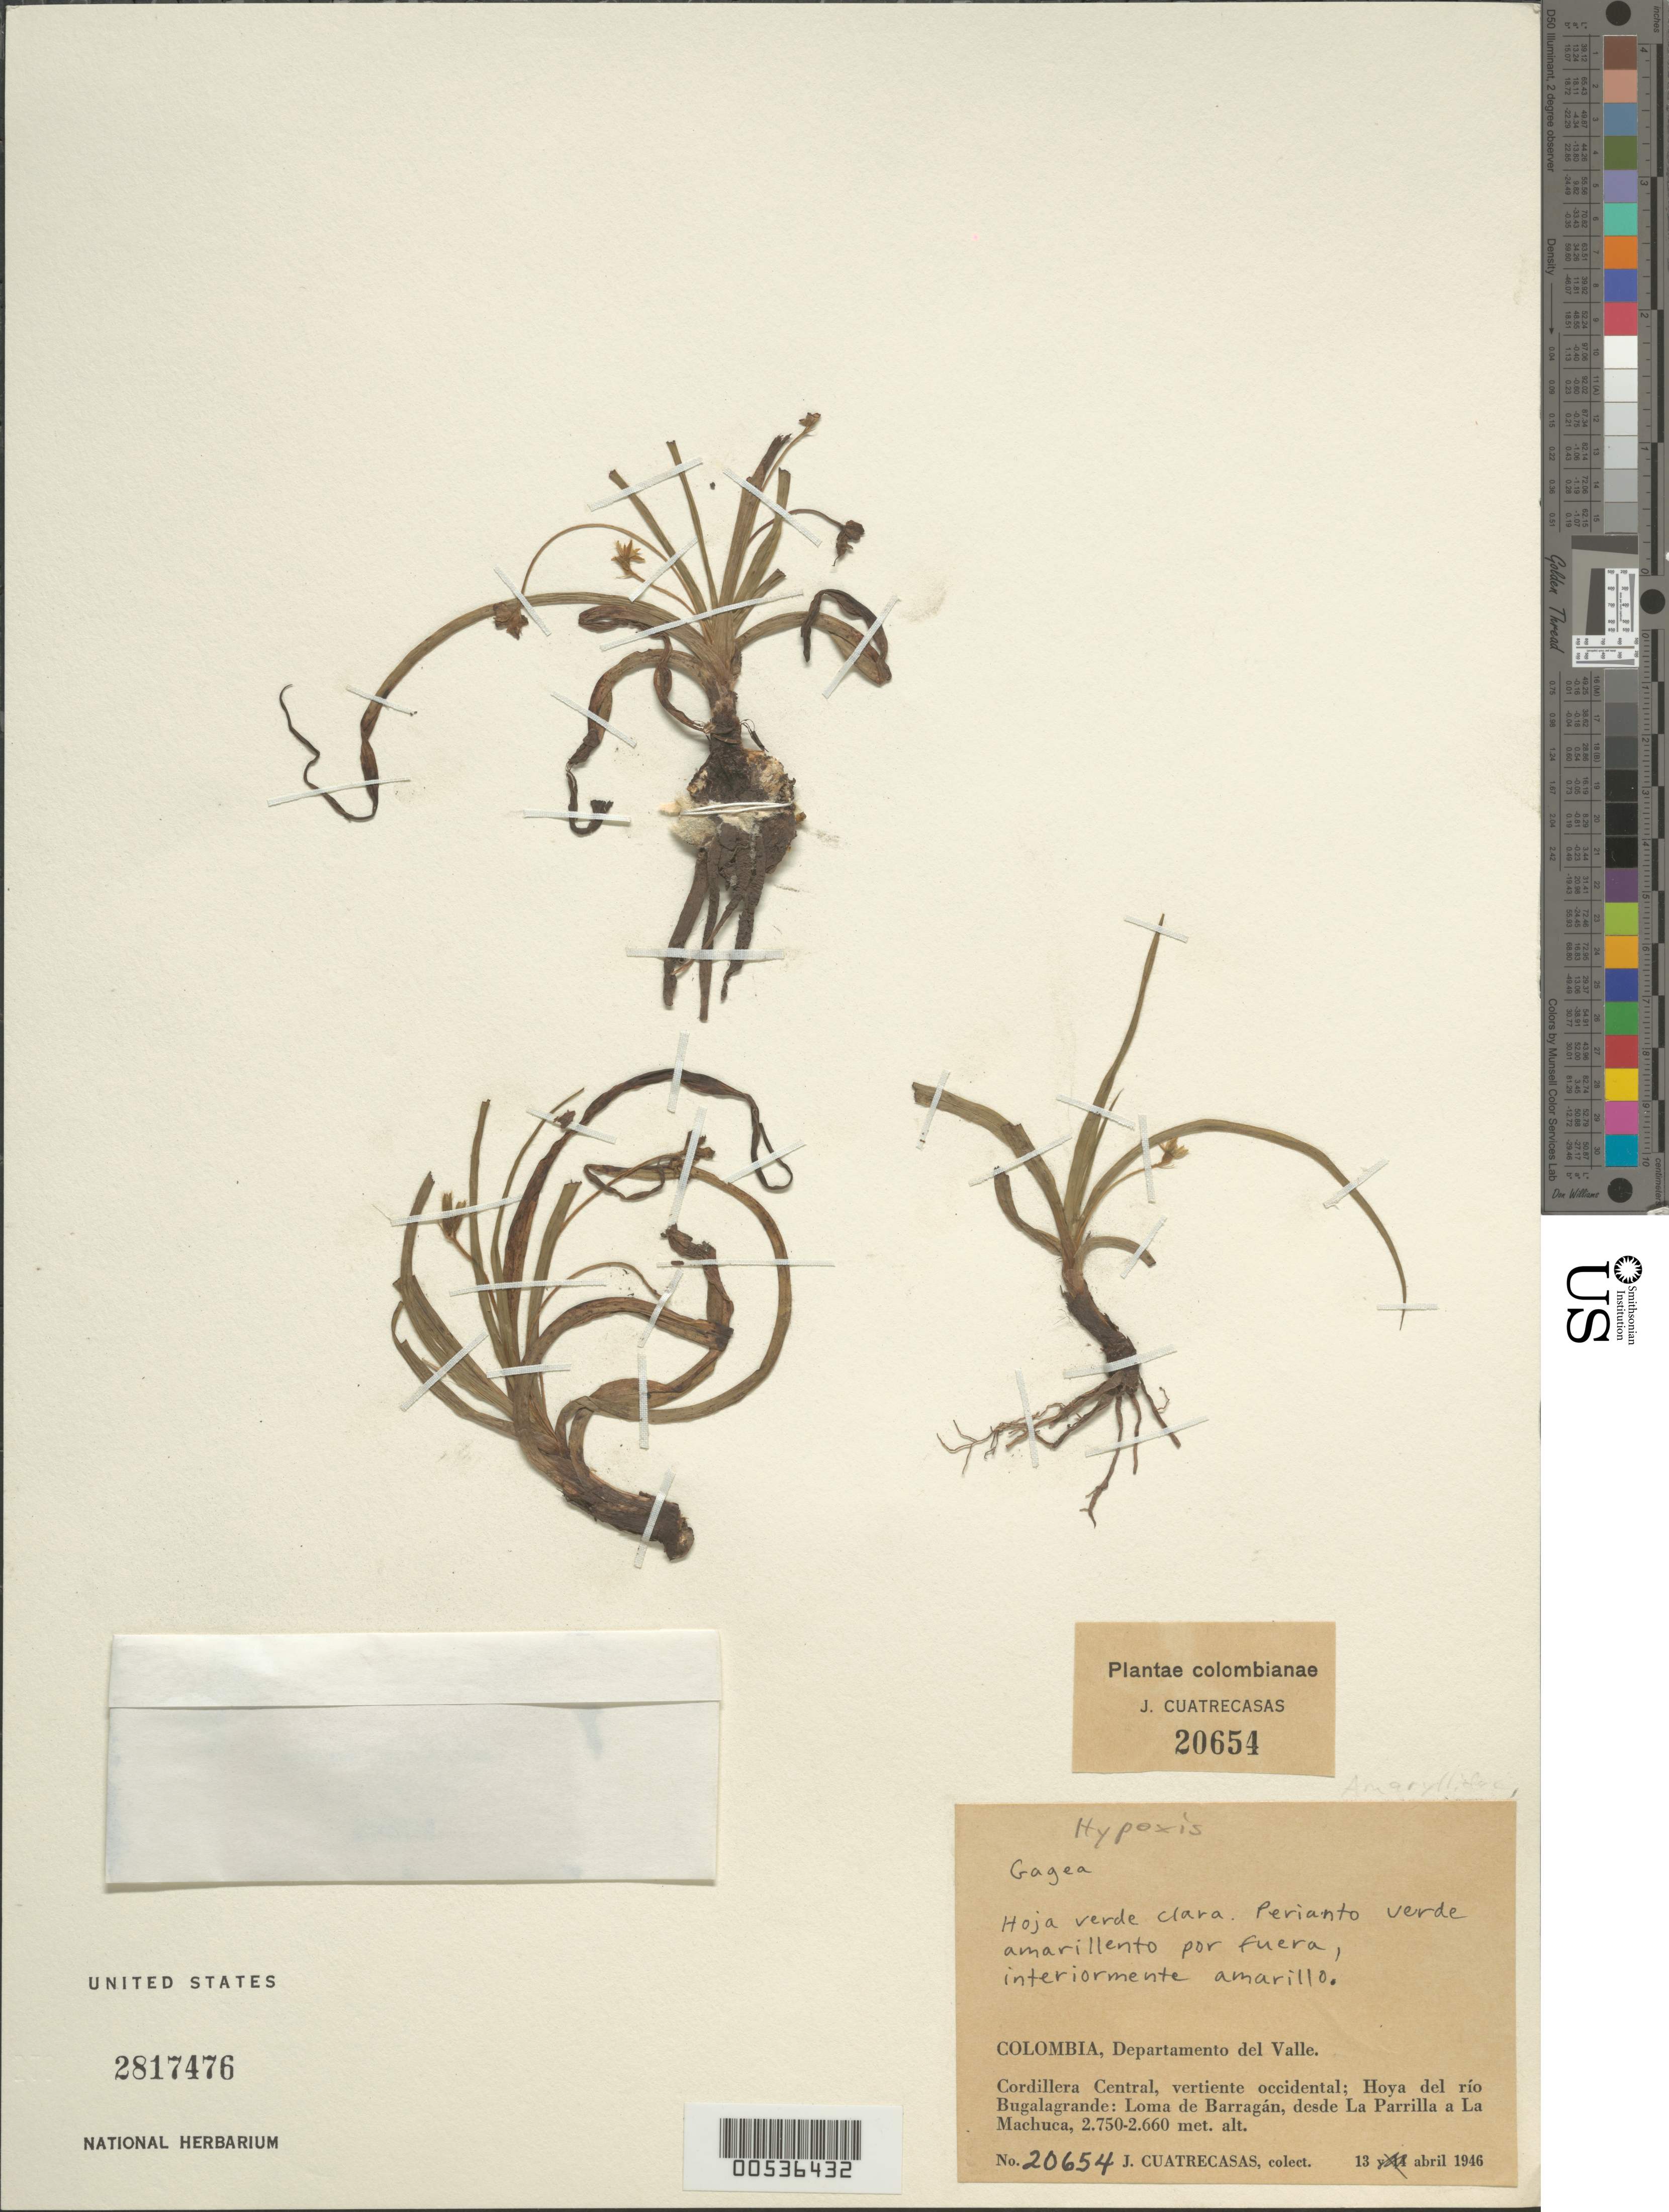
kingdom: Plantae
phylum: Tracheophyta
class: Liliopsida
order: Asparagales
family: Hypoxidaceae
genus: Hypoxis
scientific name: Hypoxis sp.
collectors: J. Cuatrecasas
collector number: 20654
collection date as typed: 13 Apr 1946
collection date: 1946-04-13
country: Colombia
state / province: Valle del Cauca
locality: Hoya del Rio Bugla Grande, Loma de Barria Grande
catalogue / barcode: US 2817476